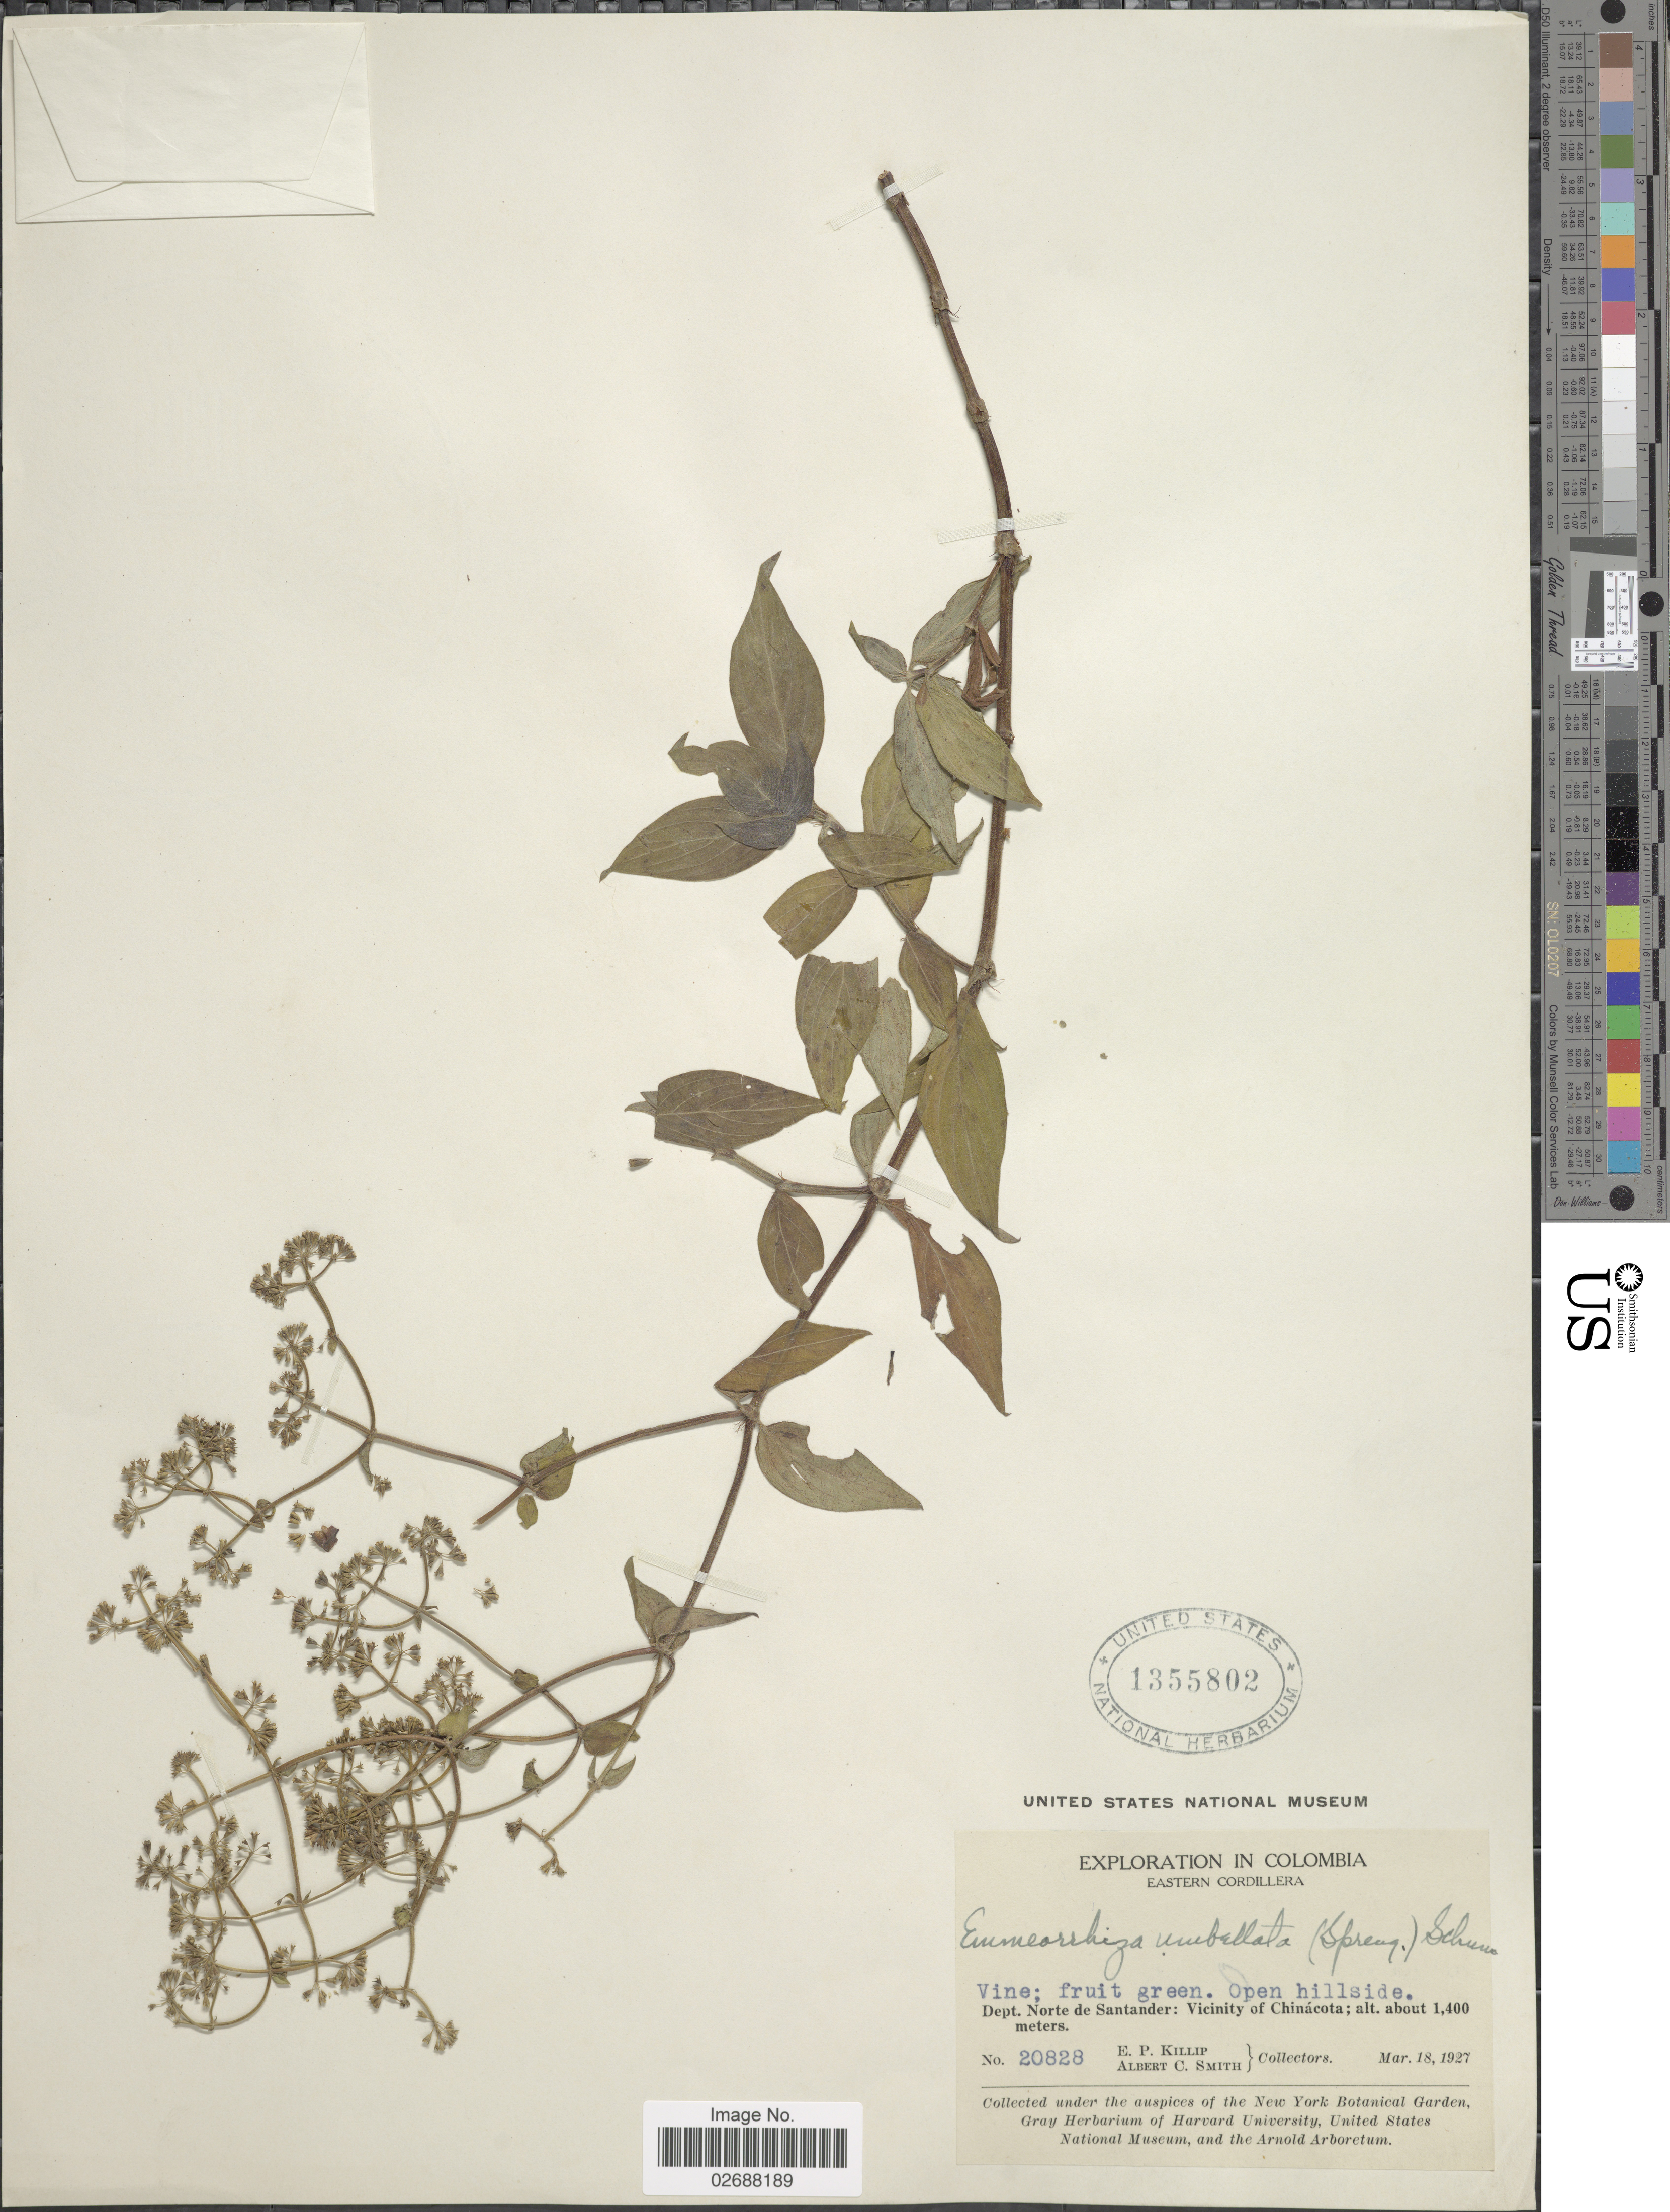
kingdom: Plantae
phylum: Tracheophyta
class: Magnoliopsida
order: Gentianales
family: Rubiaceae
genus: Emmeorhiza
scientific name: Emmeorhiza umbellata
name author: (Spreng.) K. Schum.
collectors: E. P. Killip & A. C. Smith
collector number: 20828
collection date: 1927-03-18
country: Colombia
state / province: Norte de Santander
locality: Eastern Cordillera. Vicinity of Chinacota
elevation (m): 1400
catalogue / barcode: US 1355802